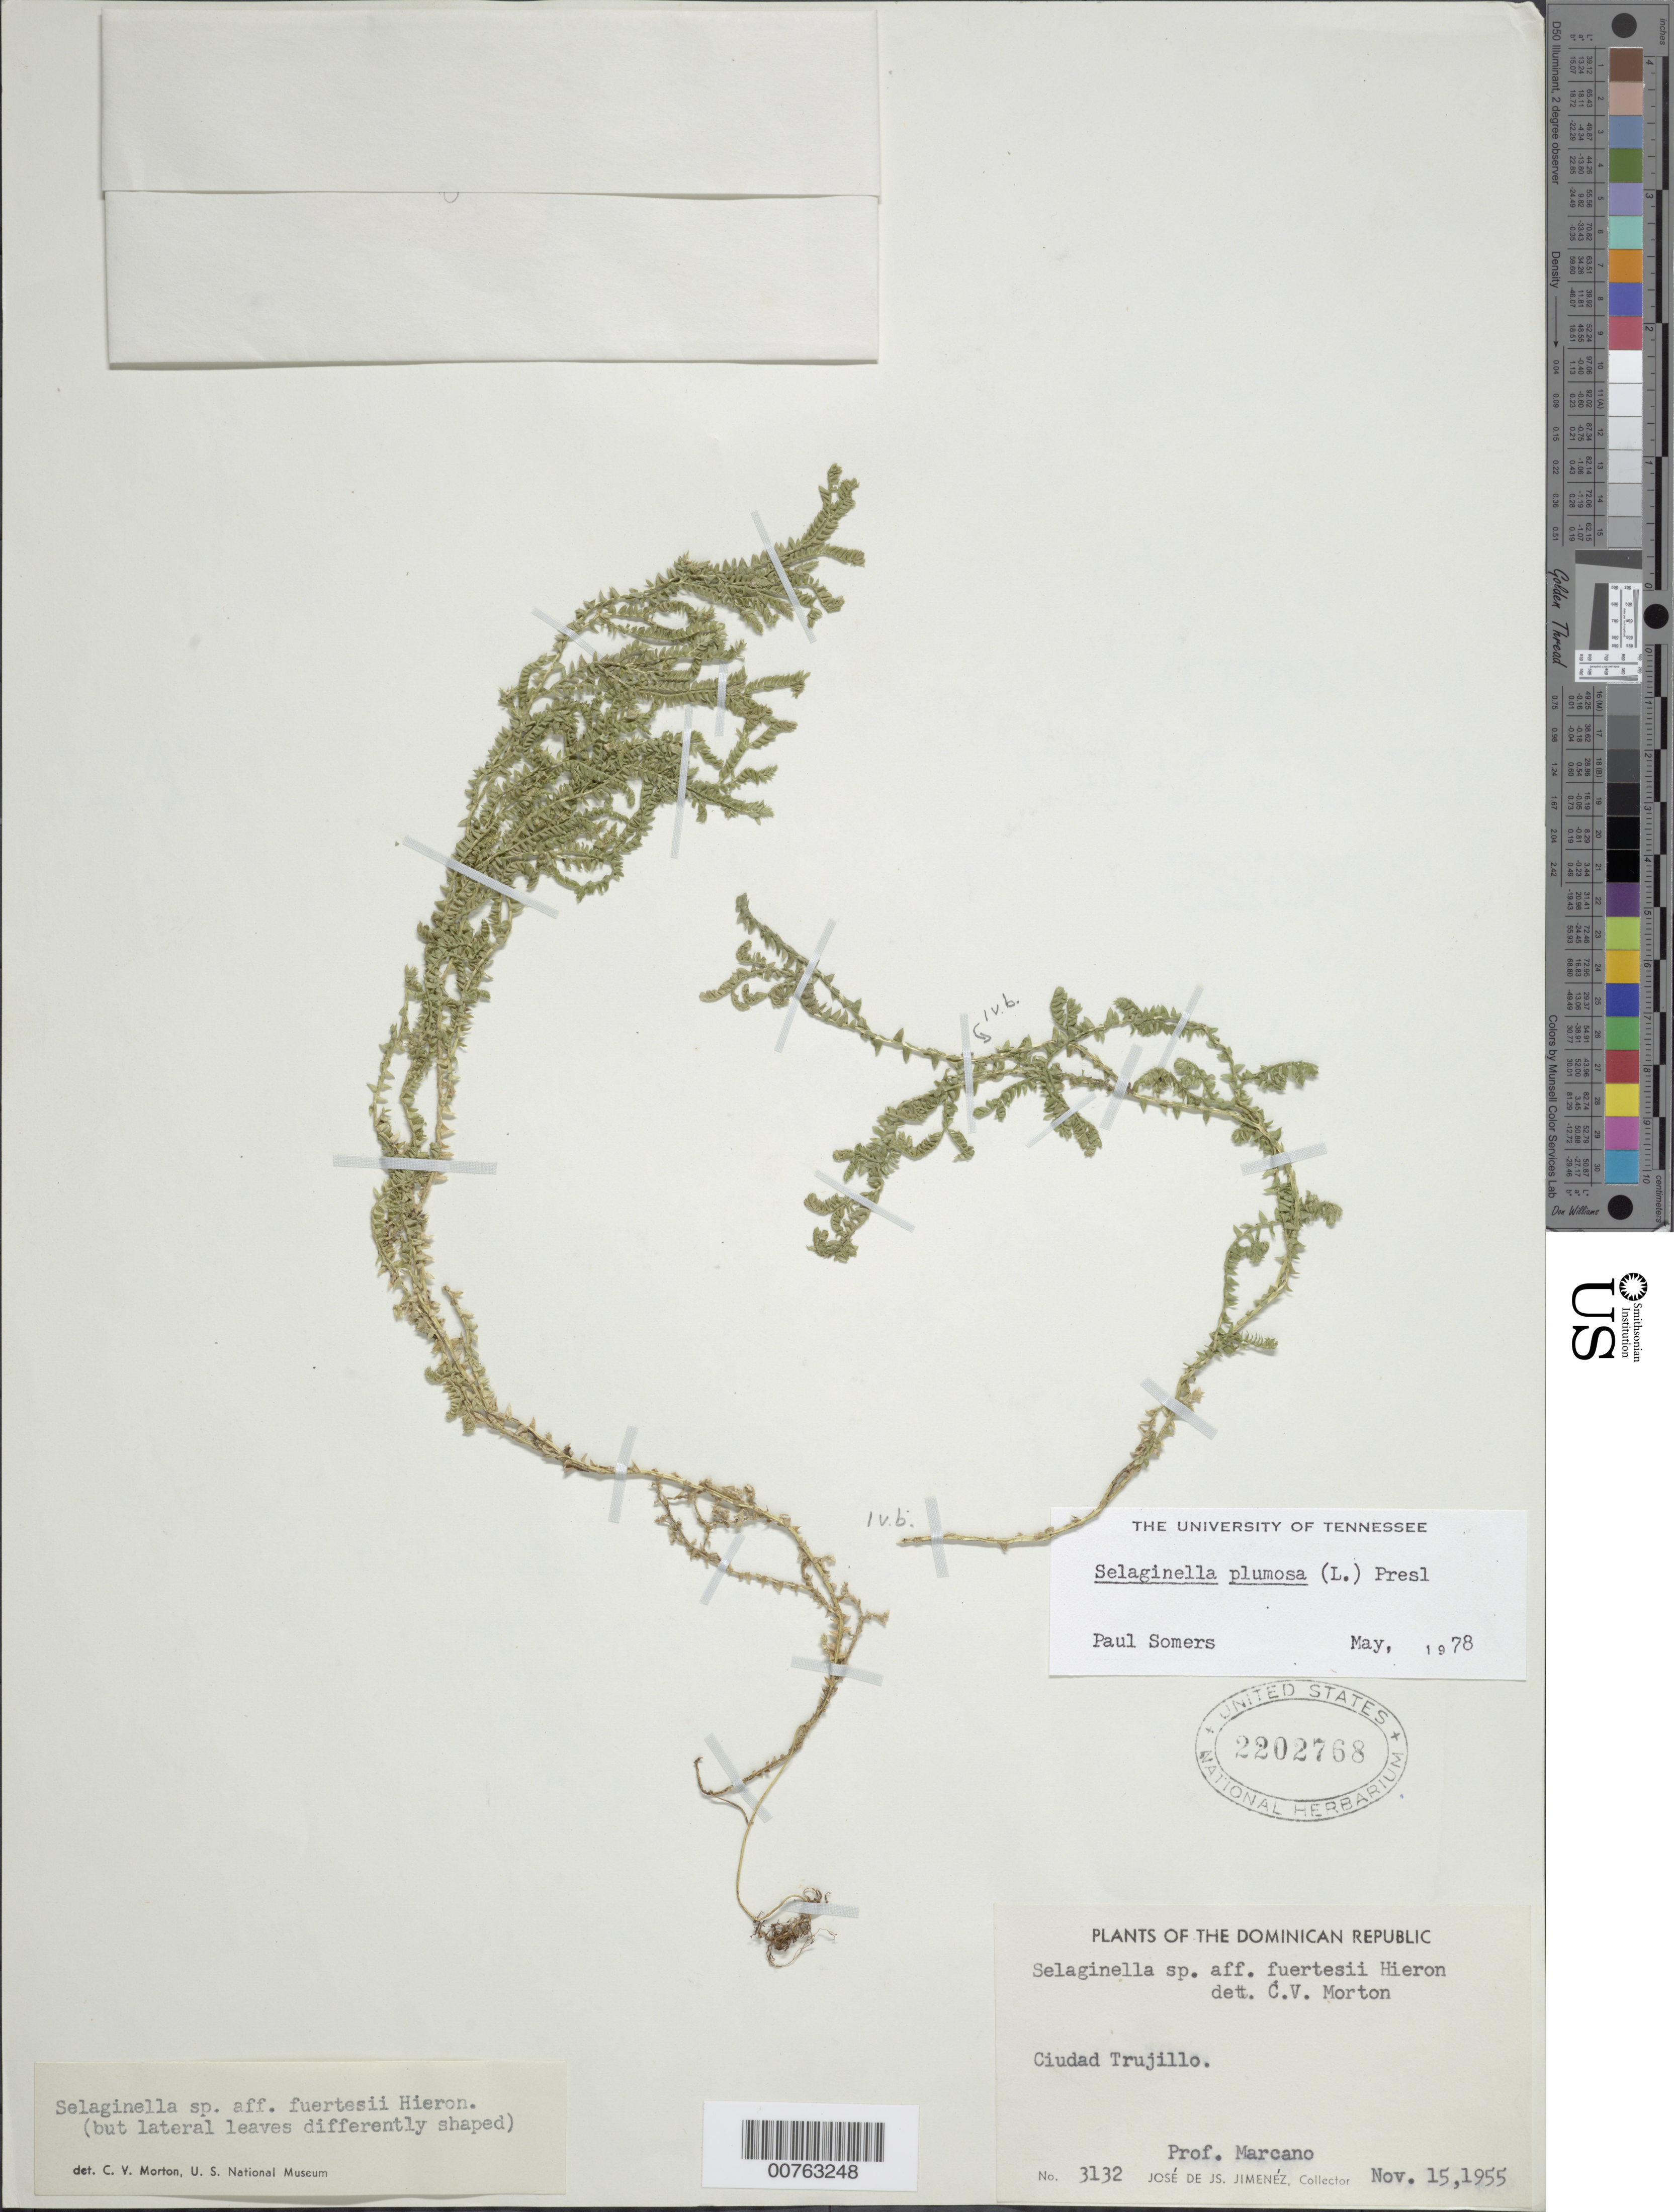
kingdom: Plantae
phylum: Tracheophyta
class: Lycopodiopsida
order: Selaginellales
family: Selaginellaceae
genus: Selaginella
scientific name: Selaginella plumosa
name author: (L.) C. Presl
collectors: J. J. Jiménez & -. Marcano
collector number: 3132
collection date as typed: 15 Nov 1955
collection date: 1955-11-15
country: Dominican Republic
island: Hispaniola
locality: Ciudad Trujillo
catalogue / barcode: US 2202768